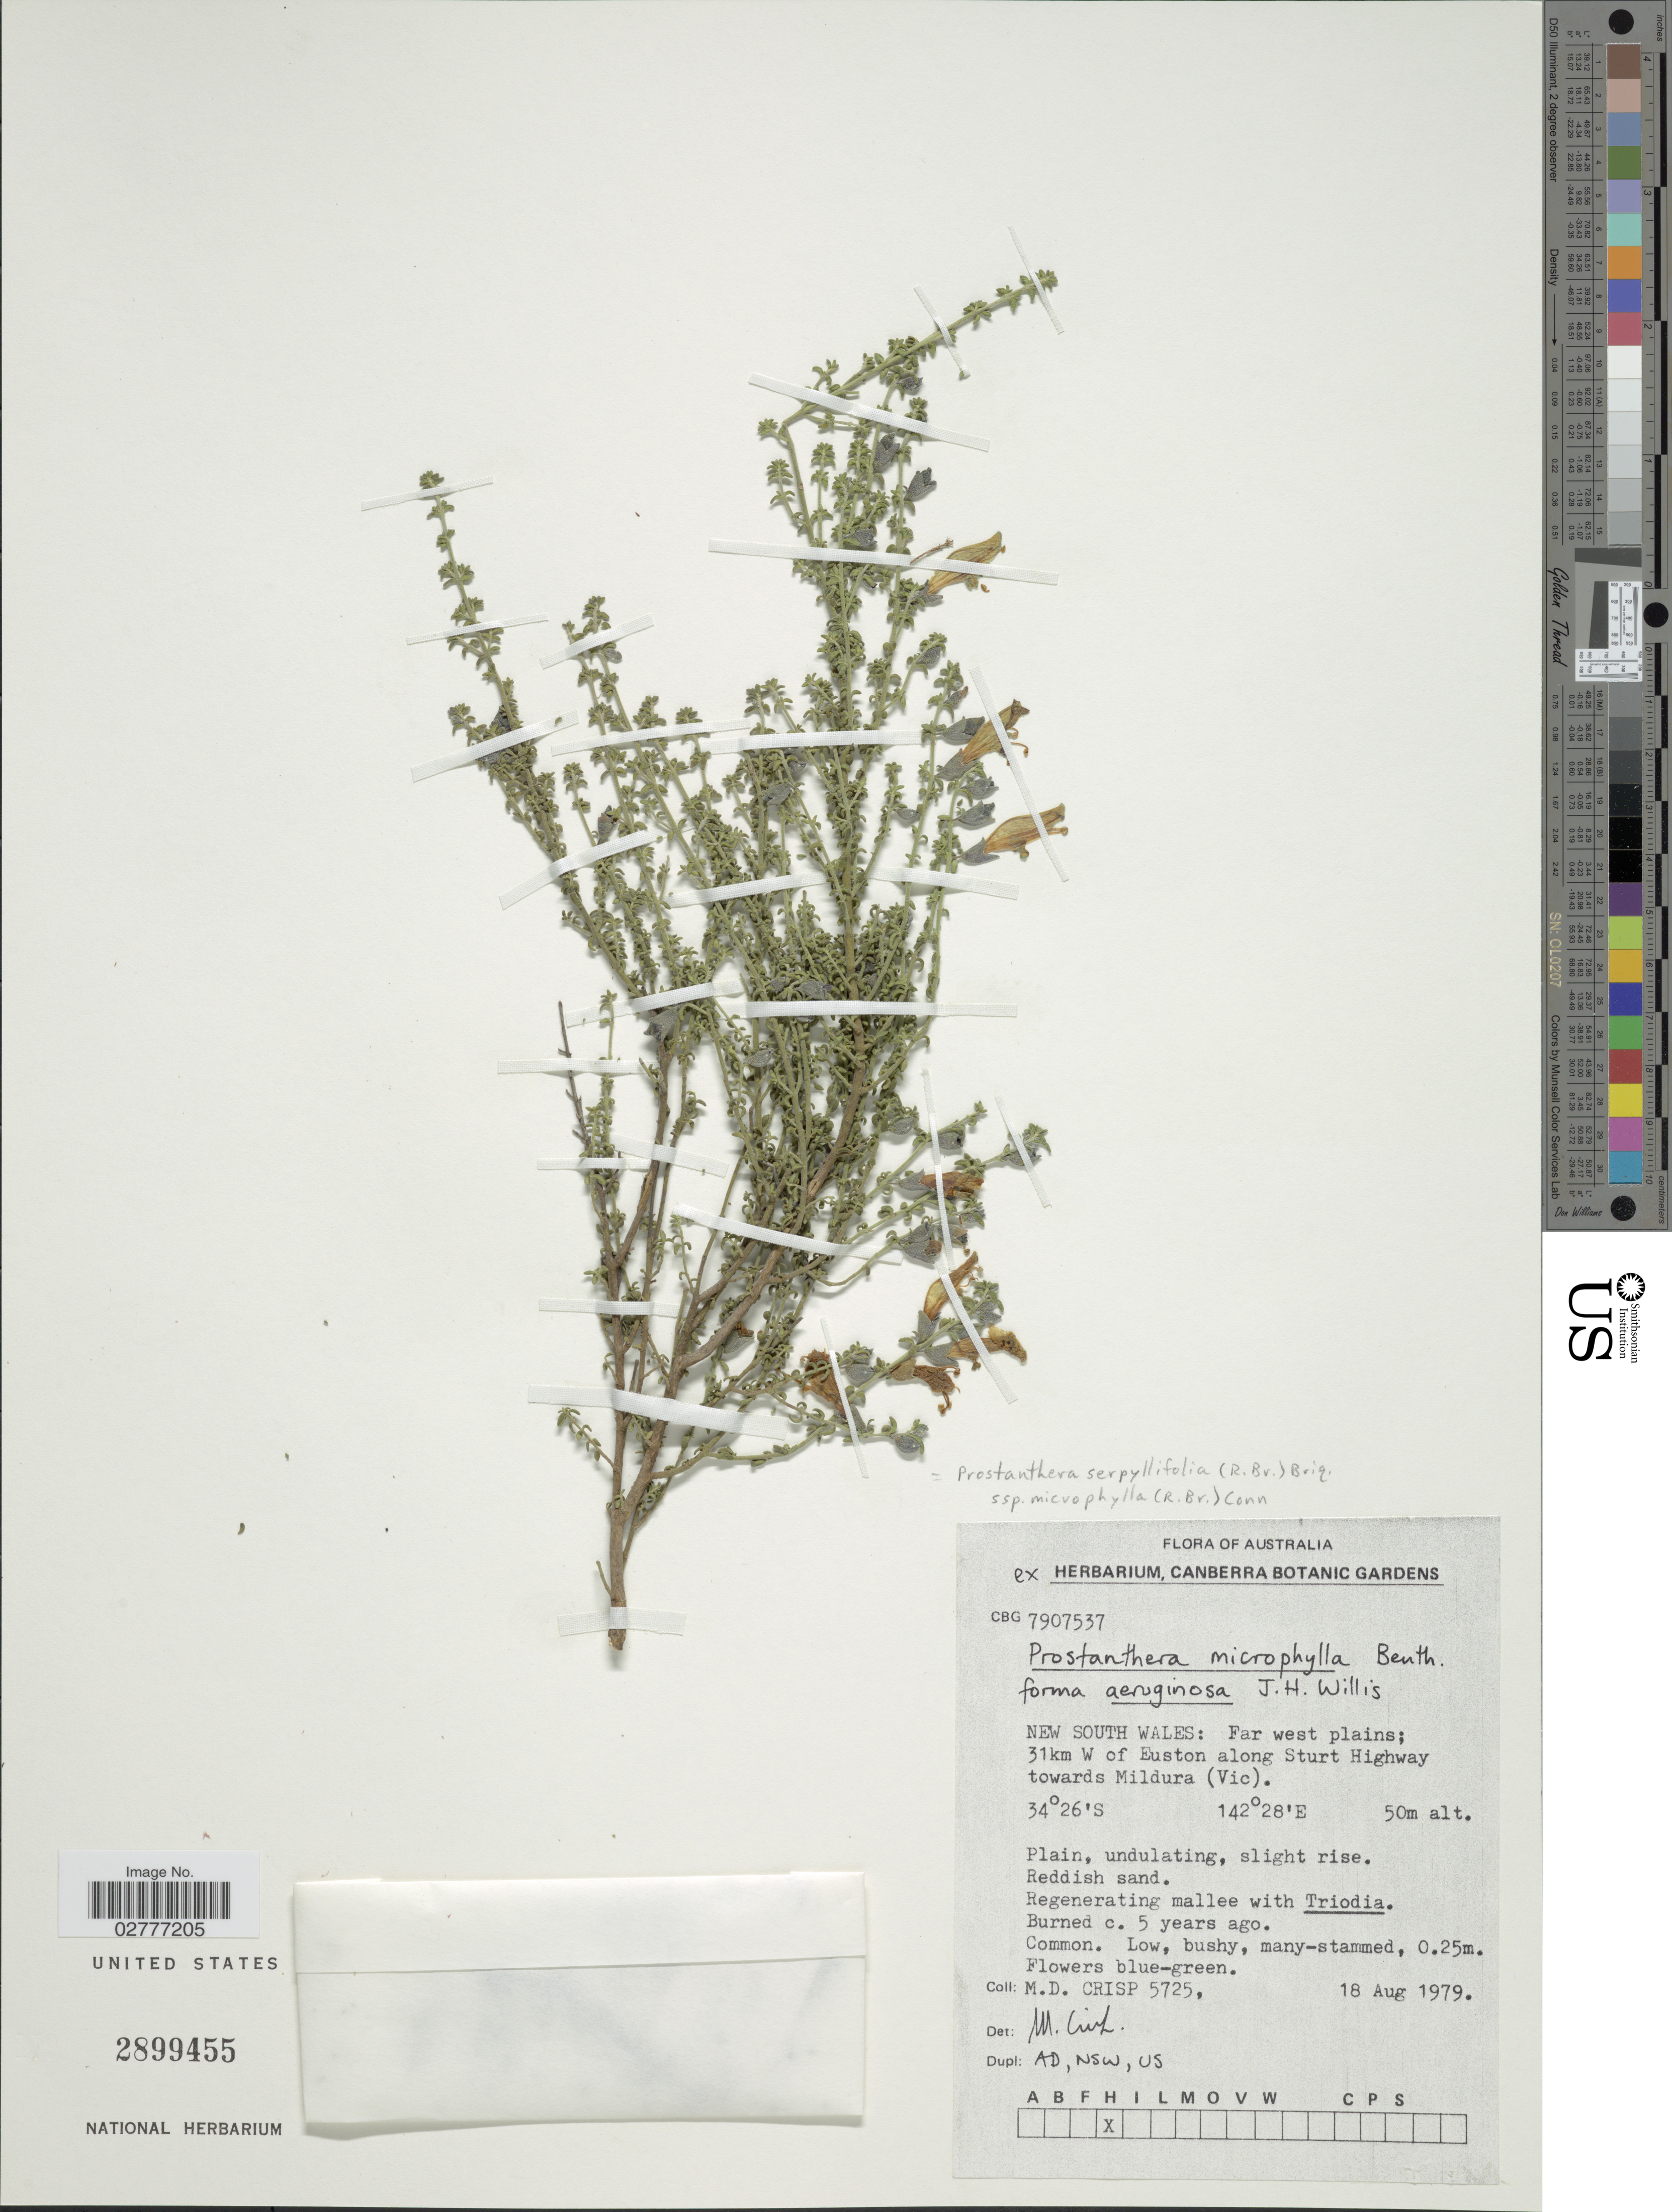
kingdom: Plantae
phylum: Tracheophyta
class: Magnoliopsida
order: Lamiales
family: Lamiaceae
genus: Prostanthera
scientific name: Prostanthera serpyllifolia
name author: (R. Br.) Briq.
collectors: M. Crisp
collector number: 5725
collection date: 1979-08-18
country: Australia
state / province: New South Wales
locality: Far west plains; 31km W of Euston along Sturt Highway towards Mildura (Vic).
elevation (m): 50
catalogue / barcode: US 2899455